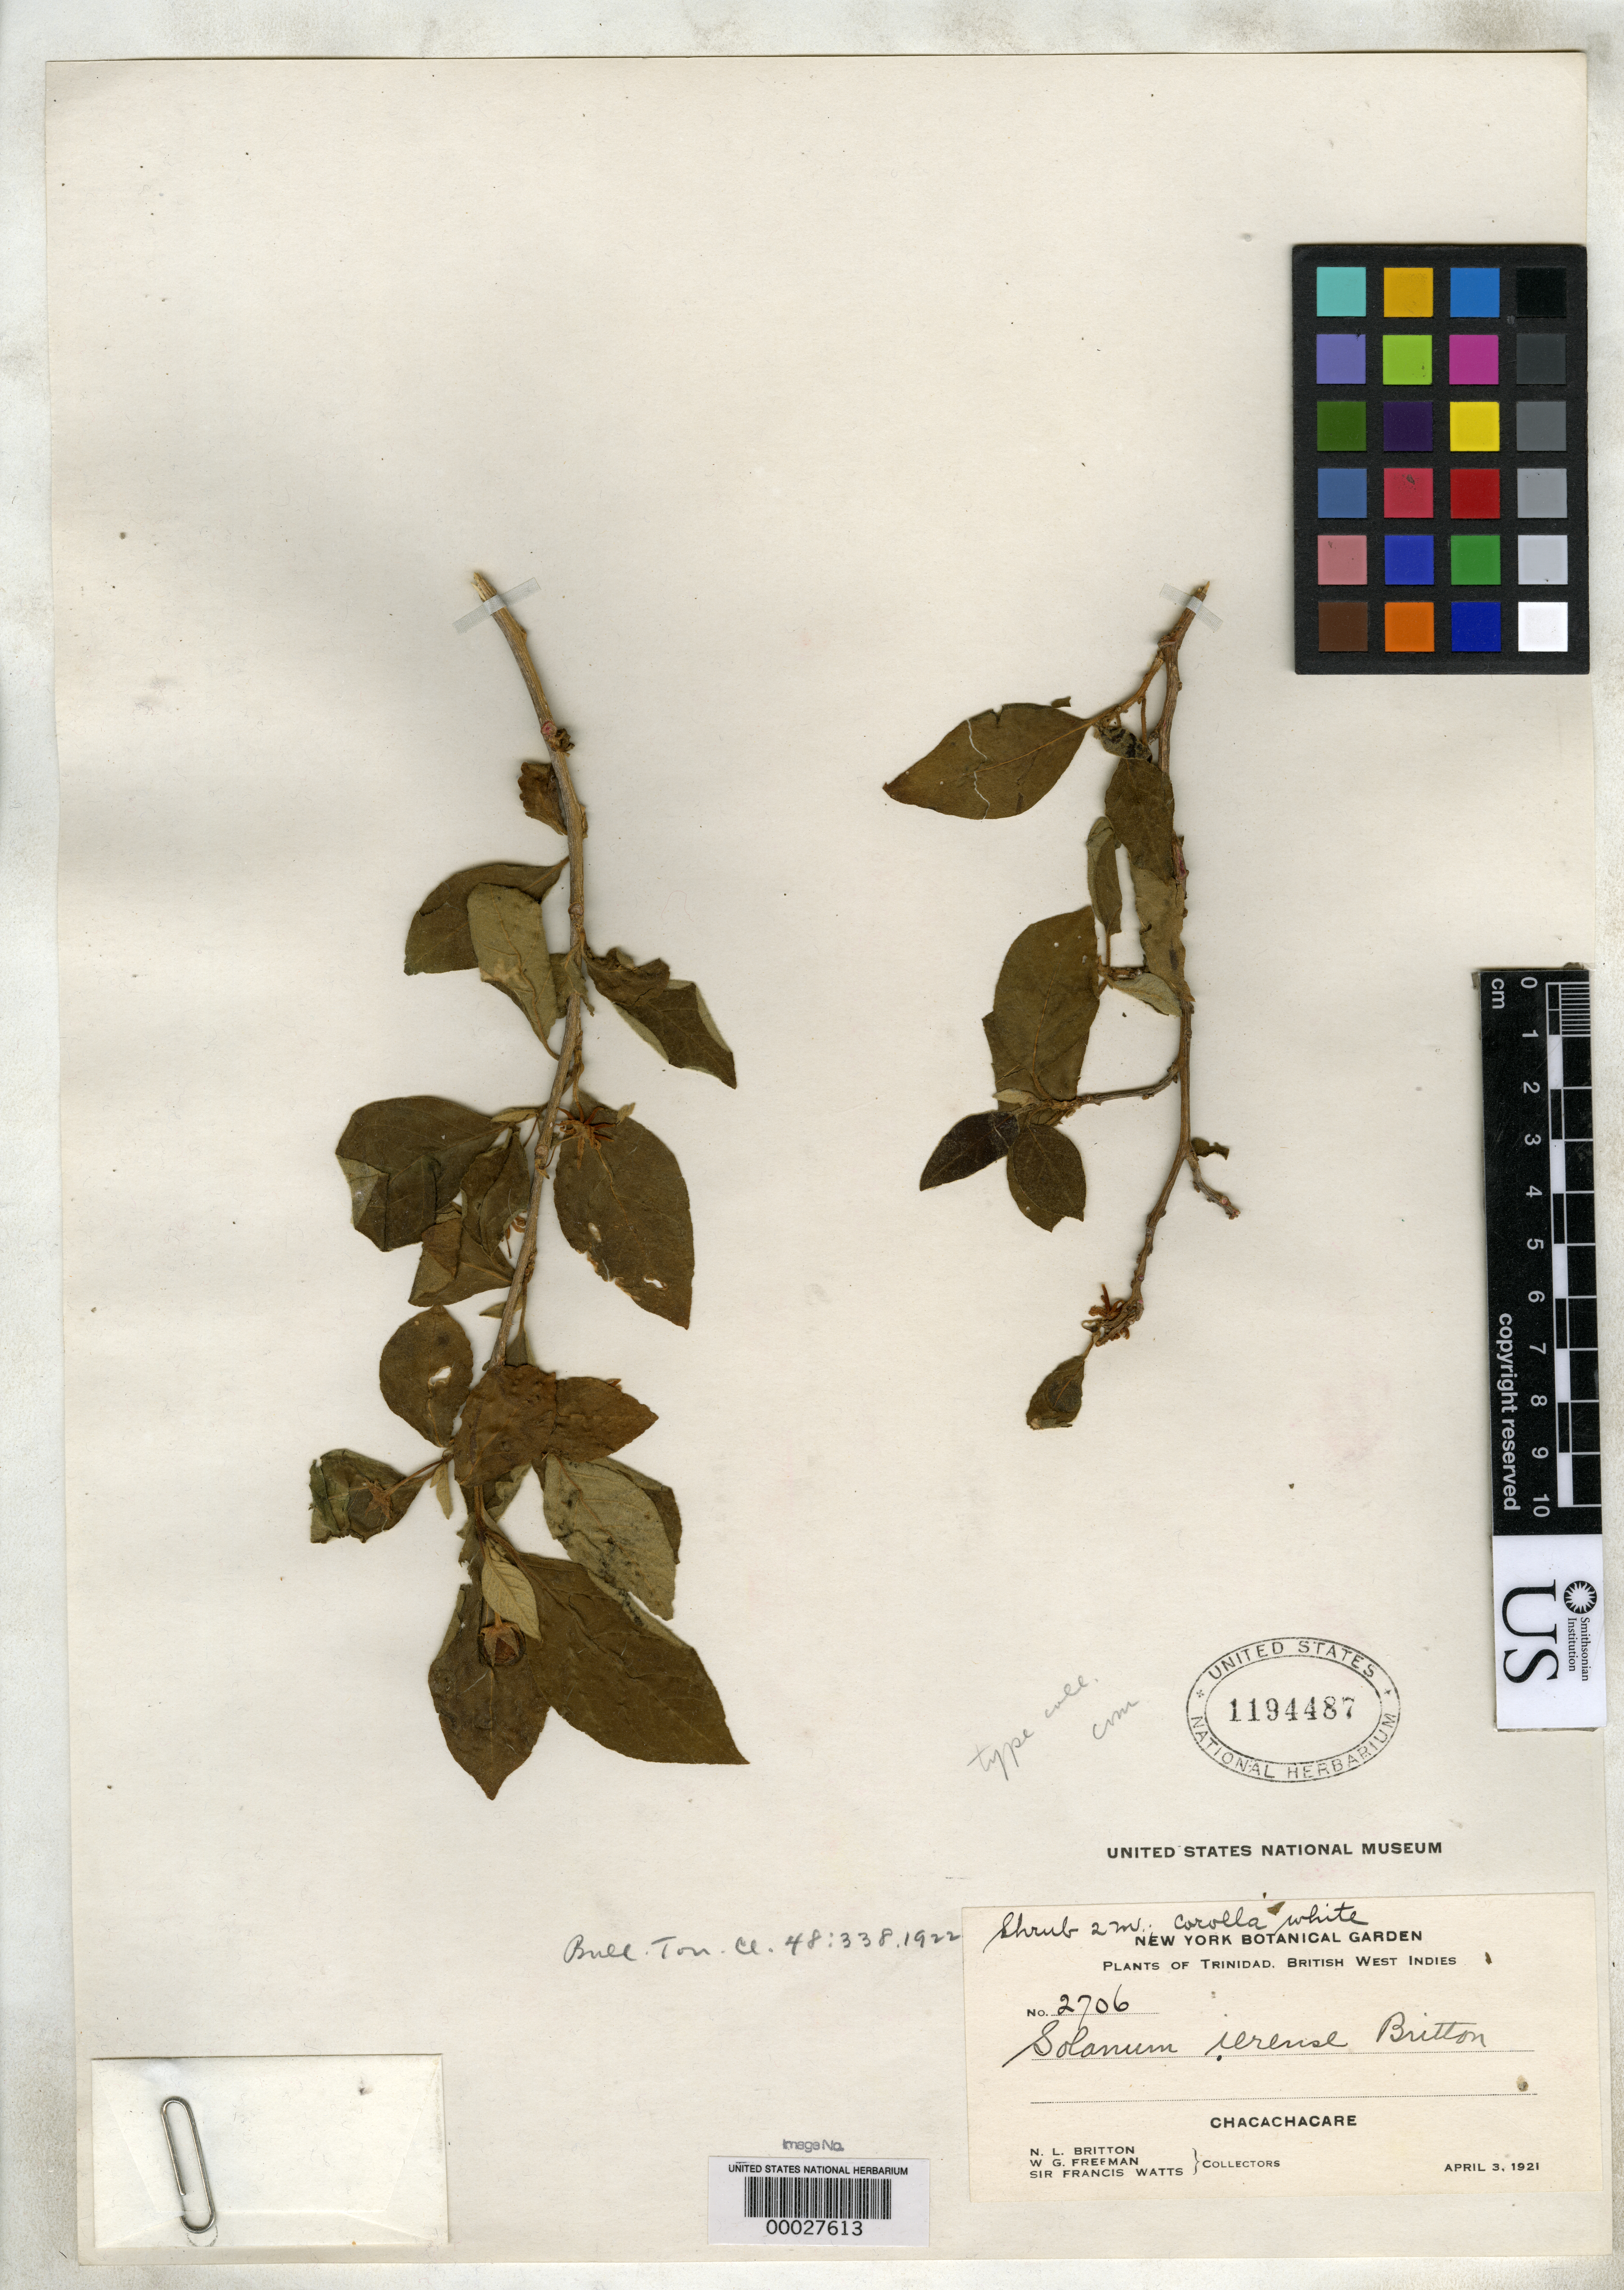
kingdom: Plantae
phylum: Tracheophyta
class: Magnoliopsida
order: Solanales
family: Solanaceae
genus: Solanum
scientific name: Solanum ierense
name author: Britton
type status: Isotype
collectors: N. Britton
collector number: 2706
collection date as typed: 03 Apr 1921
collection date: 1921-04-03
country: Trinidad and Tobago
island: Trinidad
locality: Chacachacare.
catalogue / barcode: US 1194487